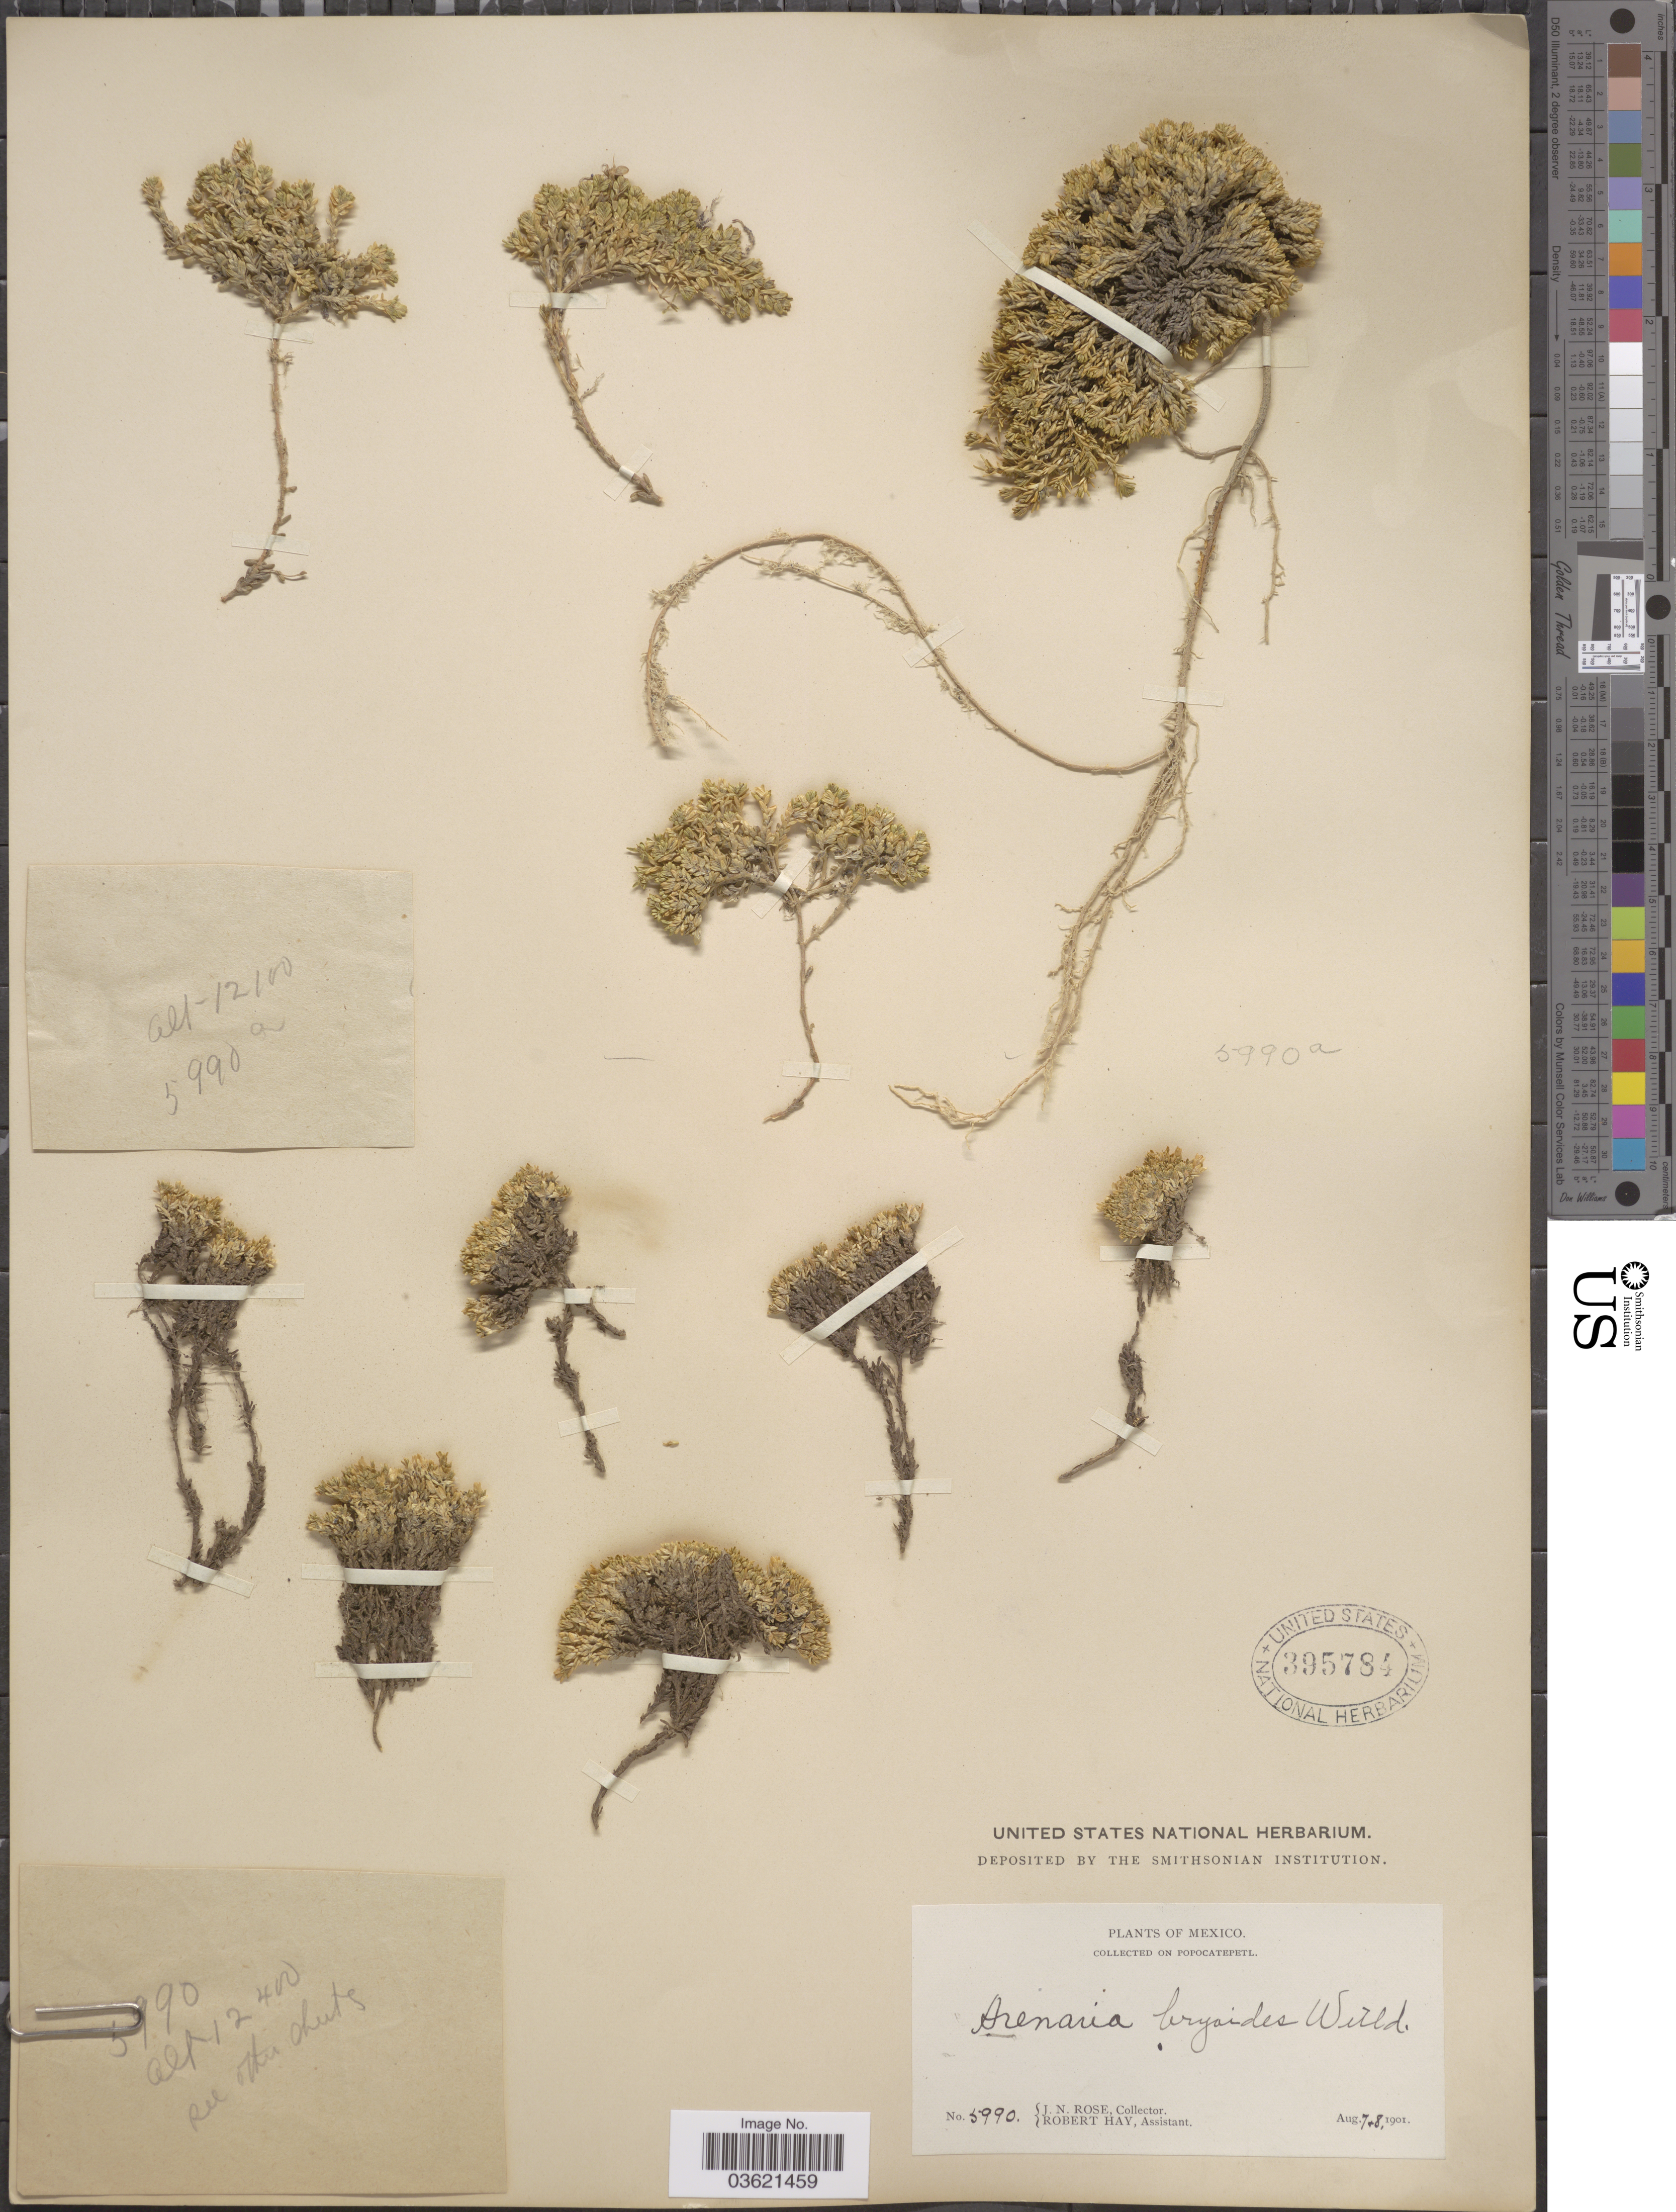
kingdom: Plantae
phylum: Tracheophyta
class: Magnoliopsida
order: Caryophyllales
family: Caryophyllaceae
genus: Arenaria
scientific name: Arenaria bryoides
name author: Willd. ex D.F.K. Schltdl.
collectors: J. N. Rose & R. Hay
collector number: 5990/ 5990a?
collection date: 1901-08-07/1901-08-08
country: Mexico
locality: Popocatepetl.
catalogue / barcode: US 395784